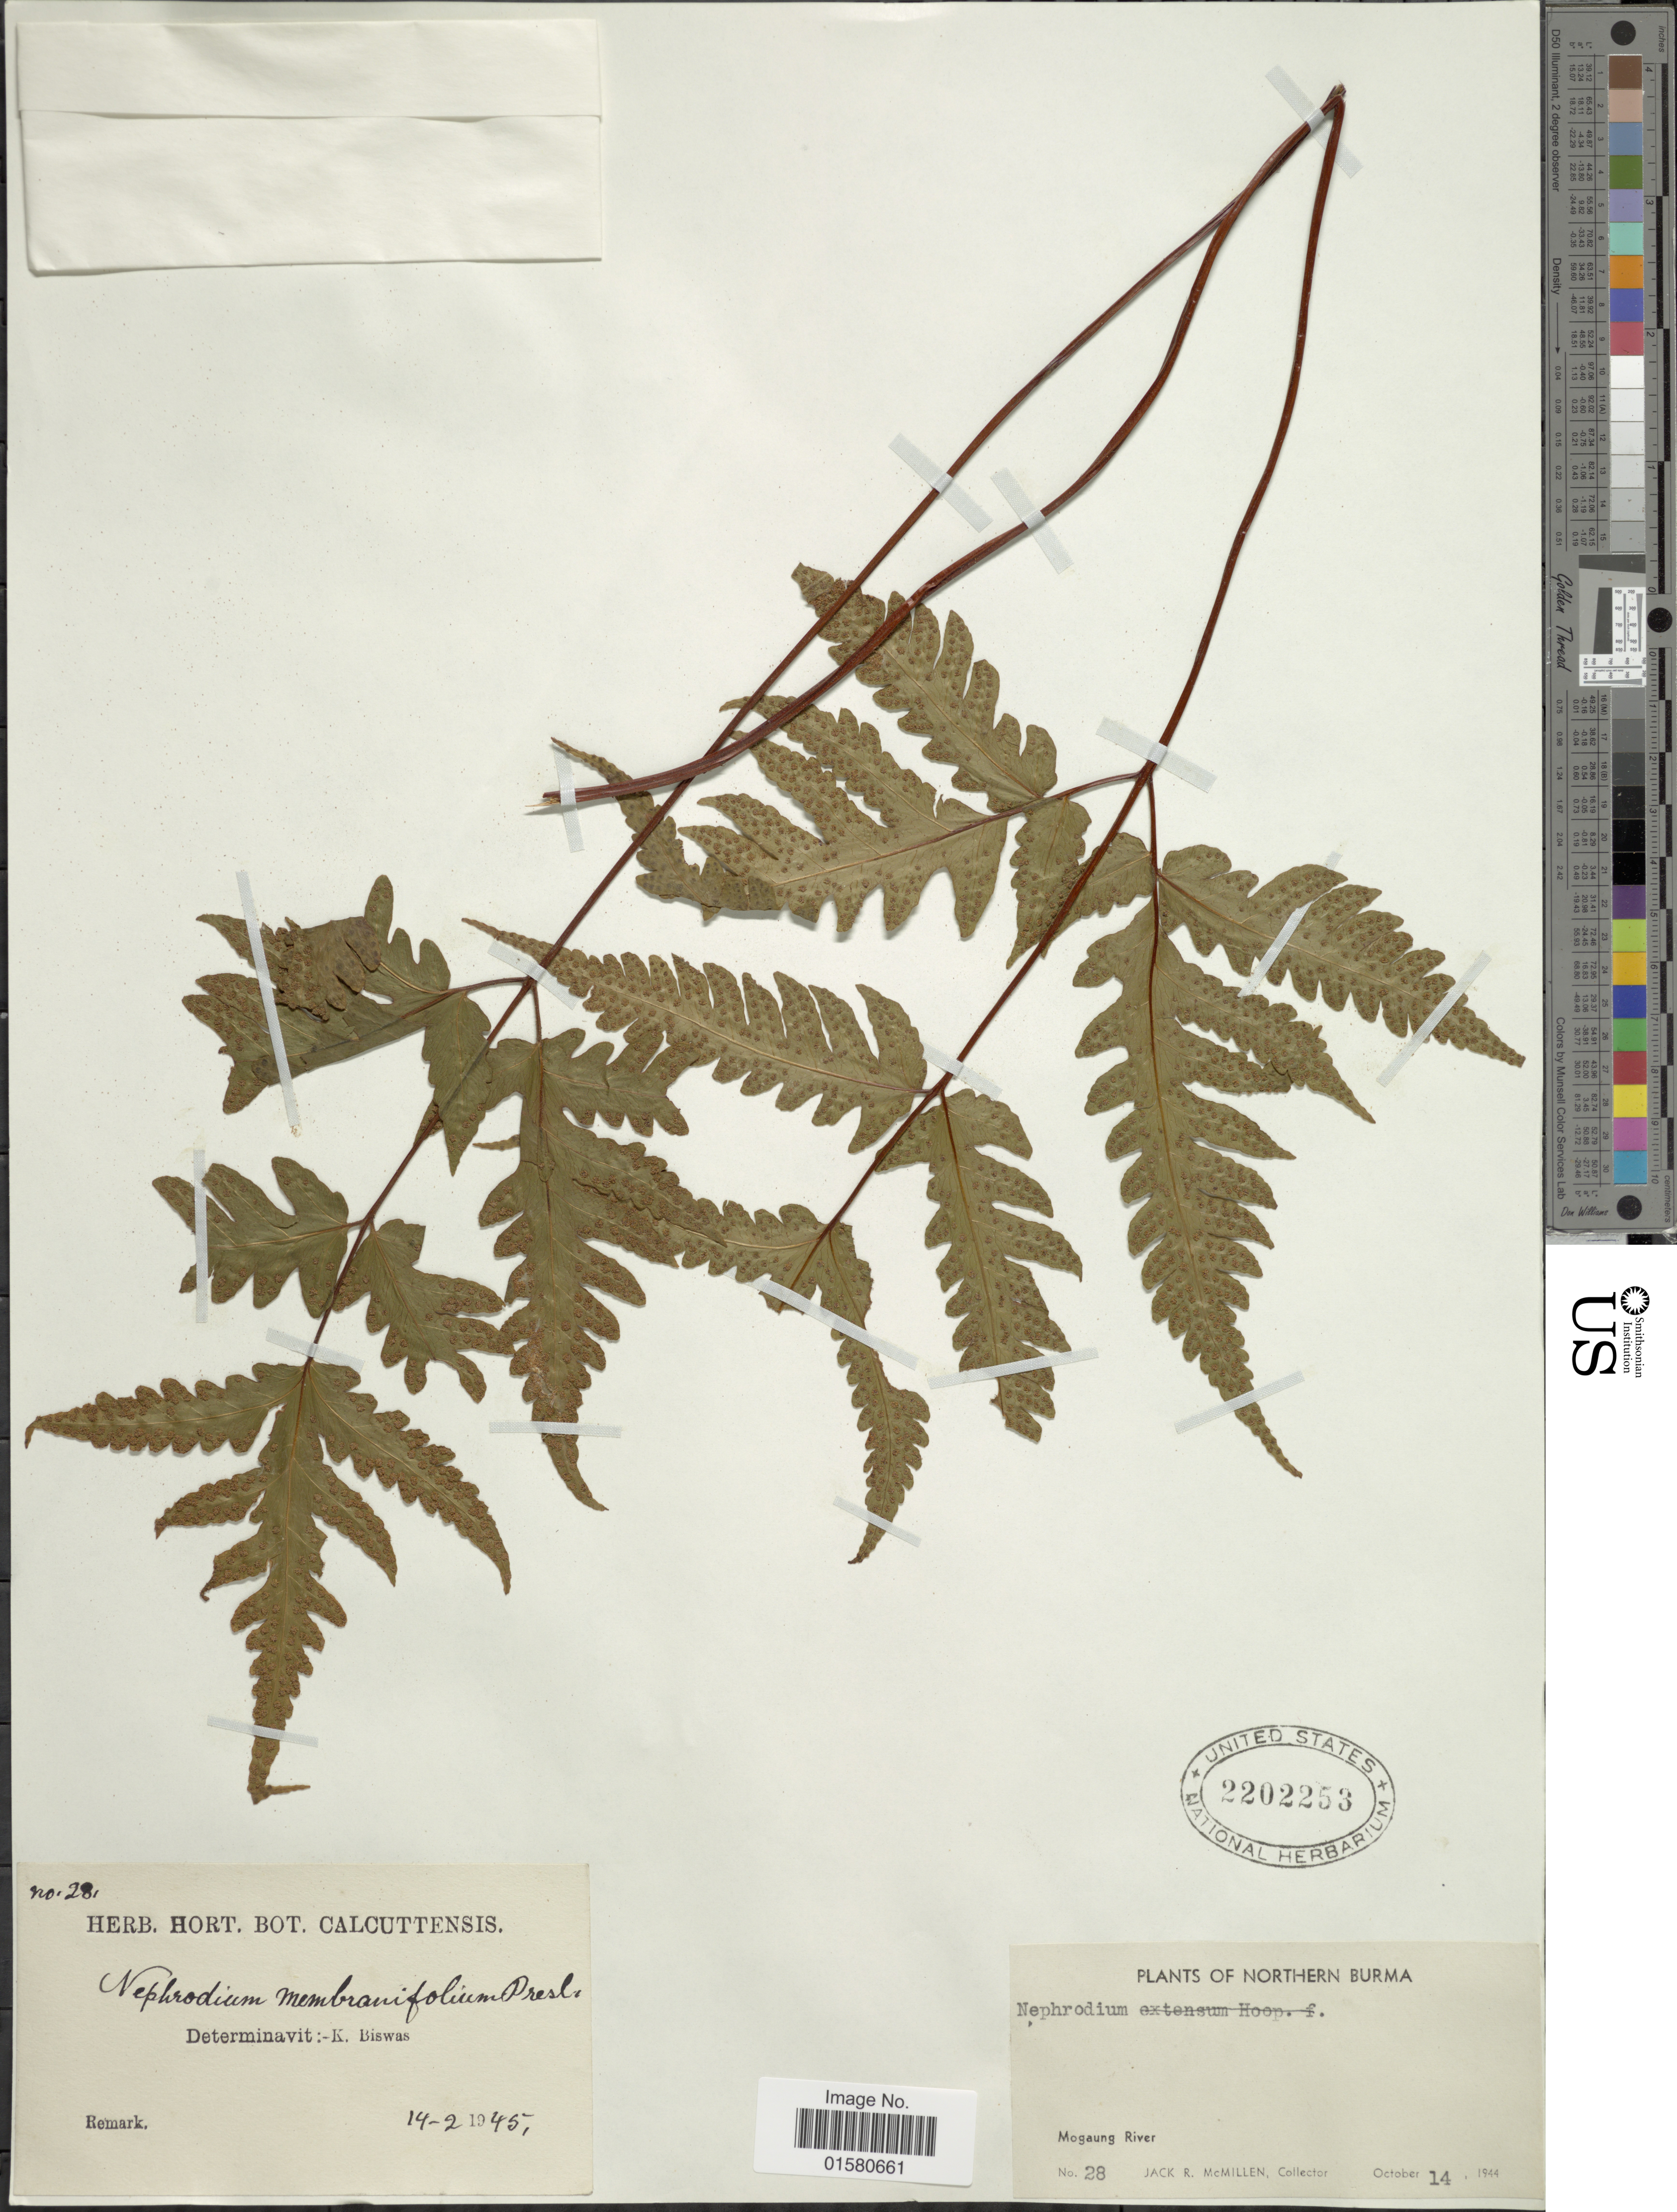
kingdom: Plantae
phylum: Tracheophyta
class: Polypodiopsida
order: Polypodiales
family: Tectariaceae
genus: Tectaria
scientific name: Tectaria sp.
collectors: J. McMillen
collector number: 28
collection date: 1944-10-14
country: Myanmar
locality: Northern Burma. Mogaung River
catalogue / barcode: US 2202253